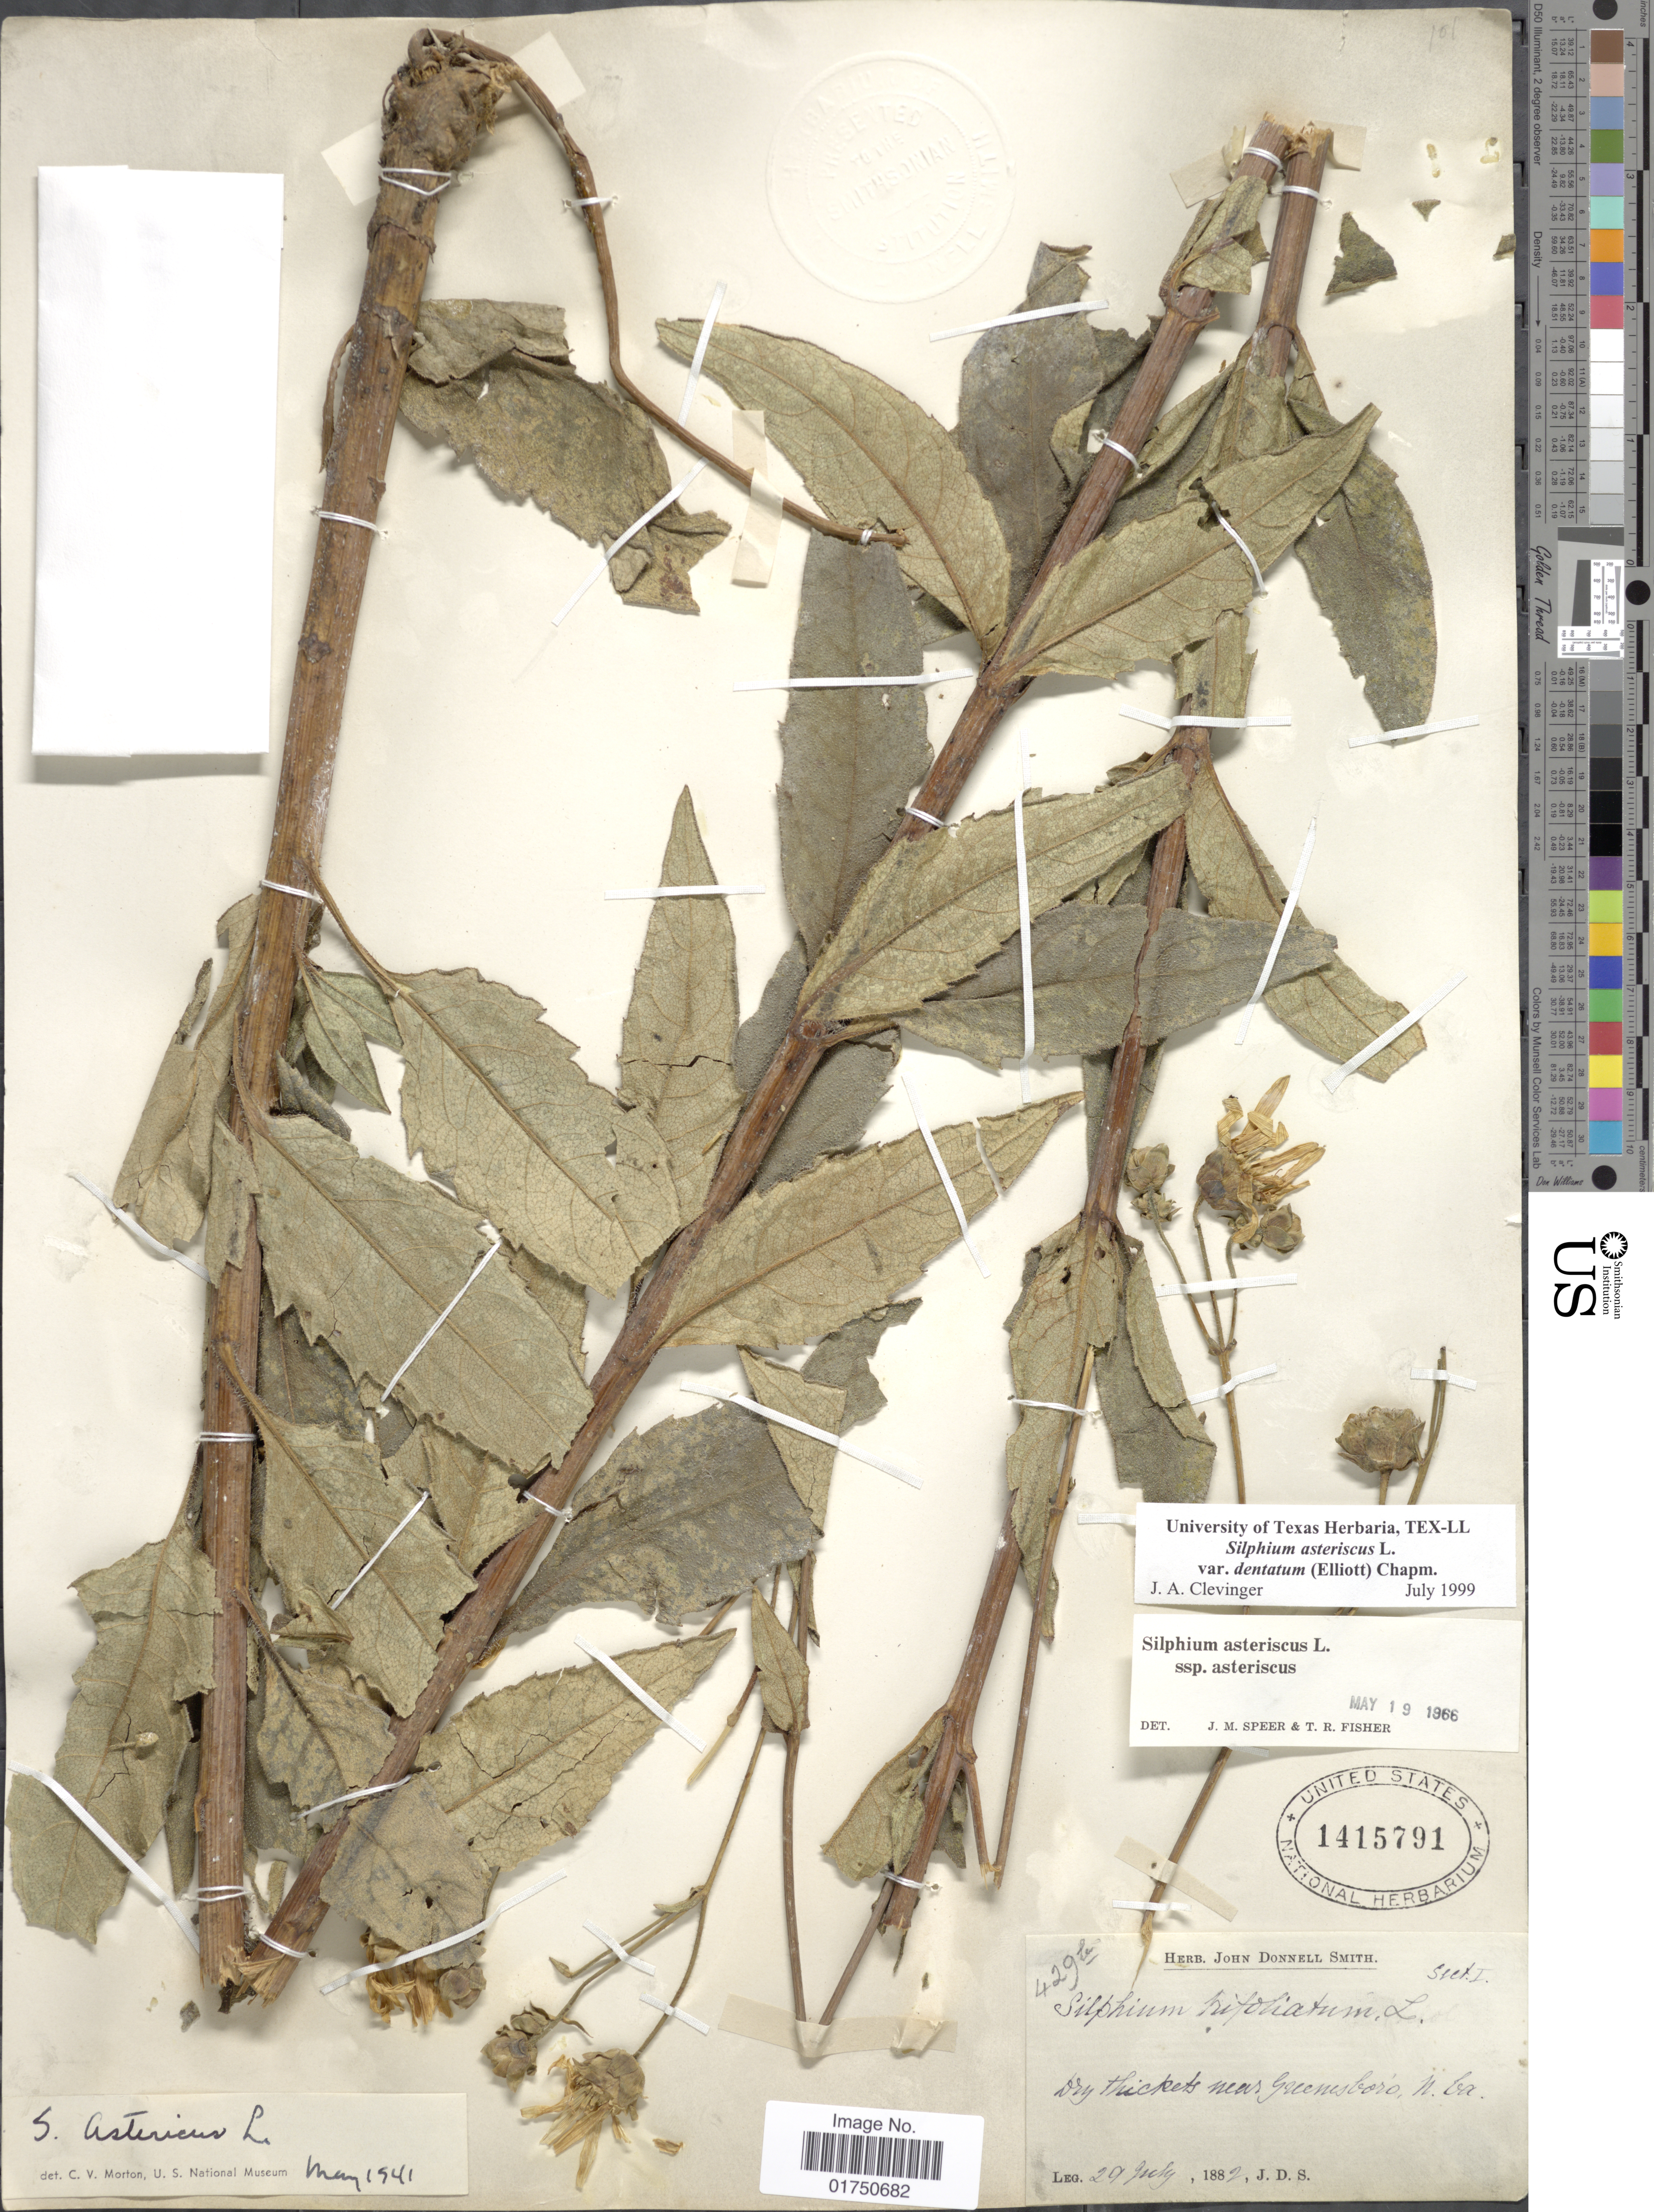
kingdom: Plantae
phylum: Tracheophyta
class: Magnoliopsida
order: Asterales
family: Asteraceae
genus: Silphium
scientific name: Silphium asteriscus var. dentatum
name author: (Elliott) Chapm.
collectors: J. Donnell Smith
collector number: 429b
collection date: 1882-07-29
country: United States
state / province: North Carolina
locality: Dry thickets near Greenesboro, N. Ca.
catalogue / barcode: US 1415791